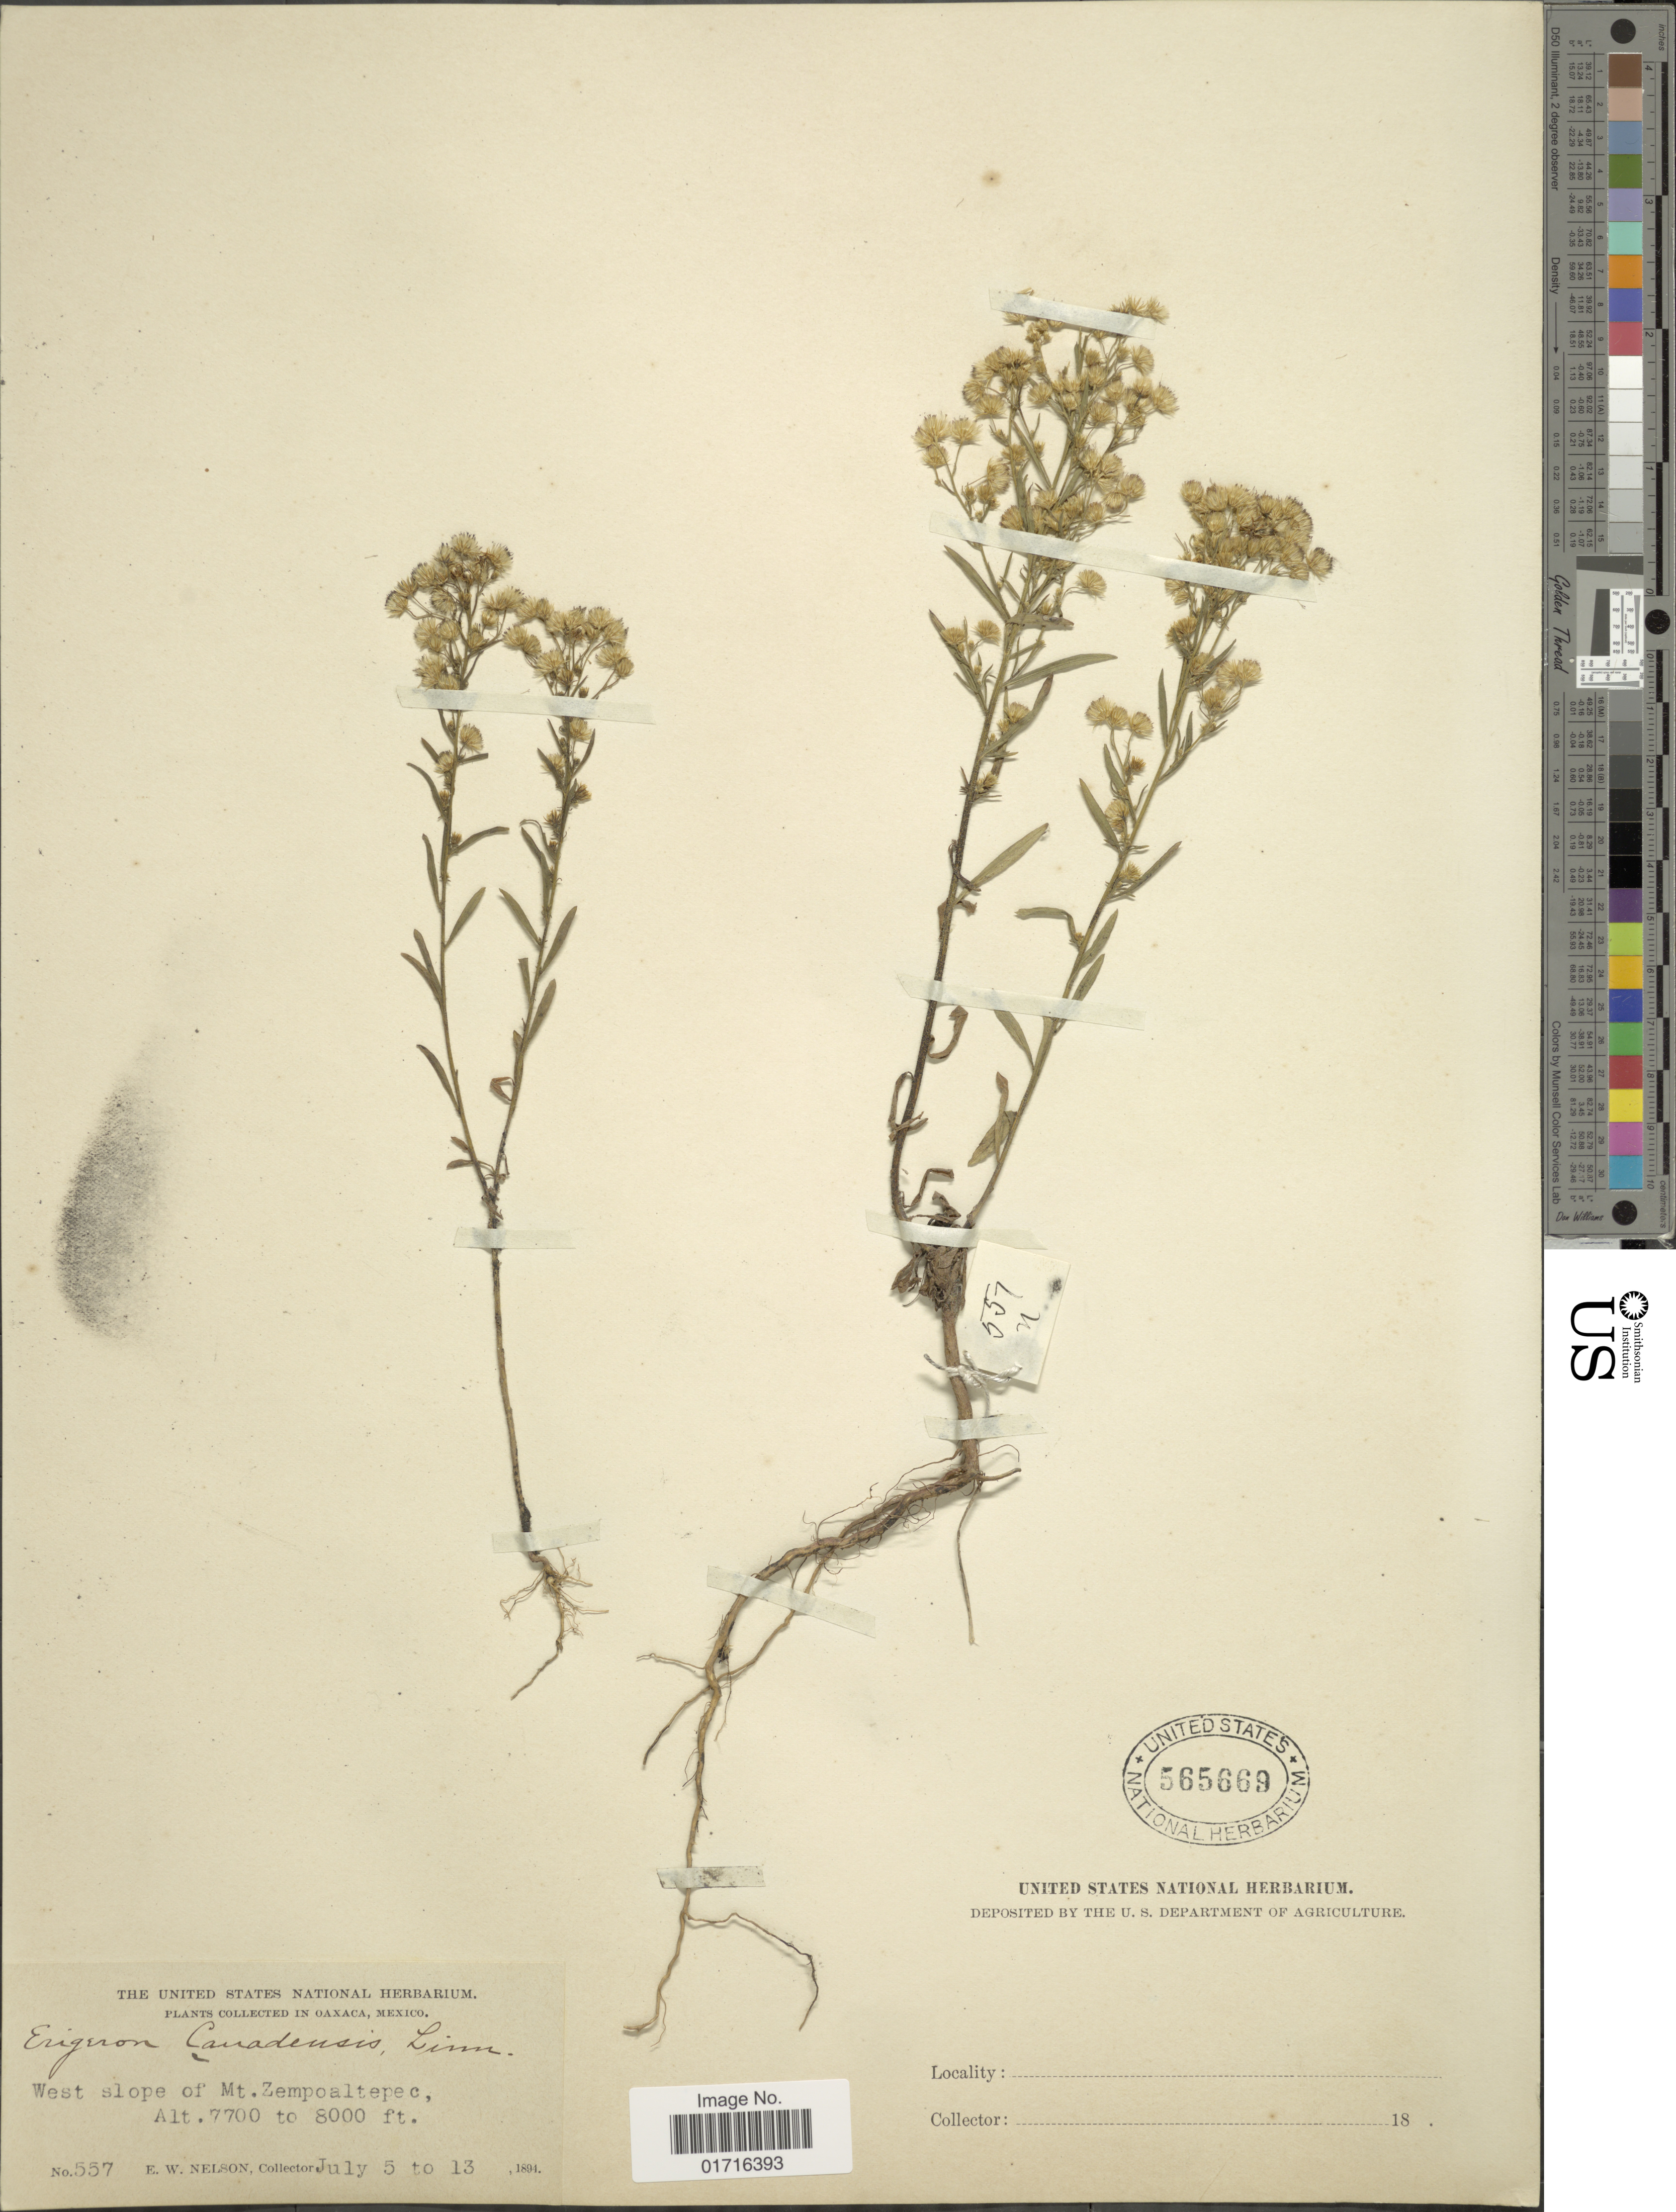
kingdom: Plantae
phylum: Tracheophyta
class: Magnoliopsida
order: Asterales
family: Asteraceae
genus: Conyza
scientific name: Conyza canadensis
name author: (L.) Cronq.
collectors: E. W. Nelson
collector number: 557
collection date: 1894-07-05/1894-07-13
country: Mexico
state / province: Oaxaca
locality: West slope of Mt. Zempoaltepec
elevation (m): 2347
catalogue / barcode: US 565669